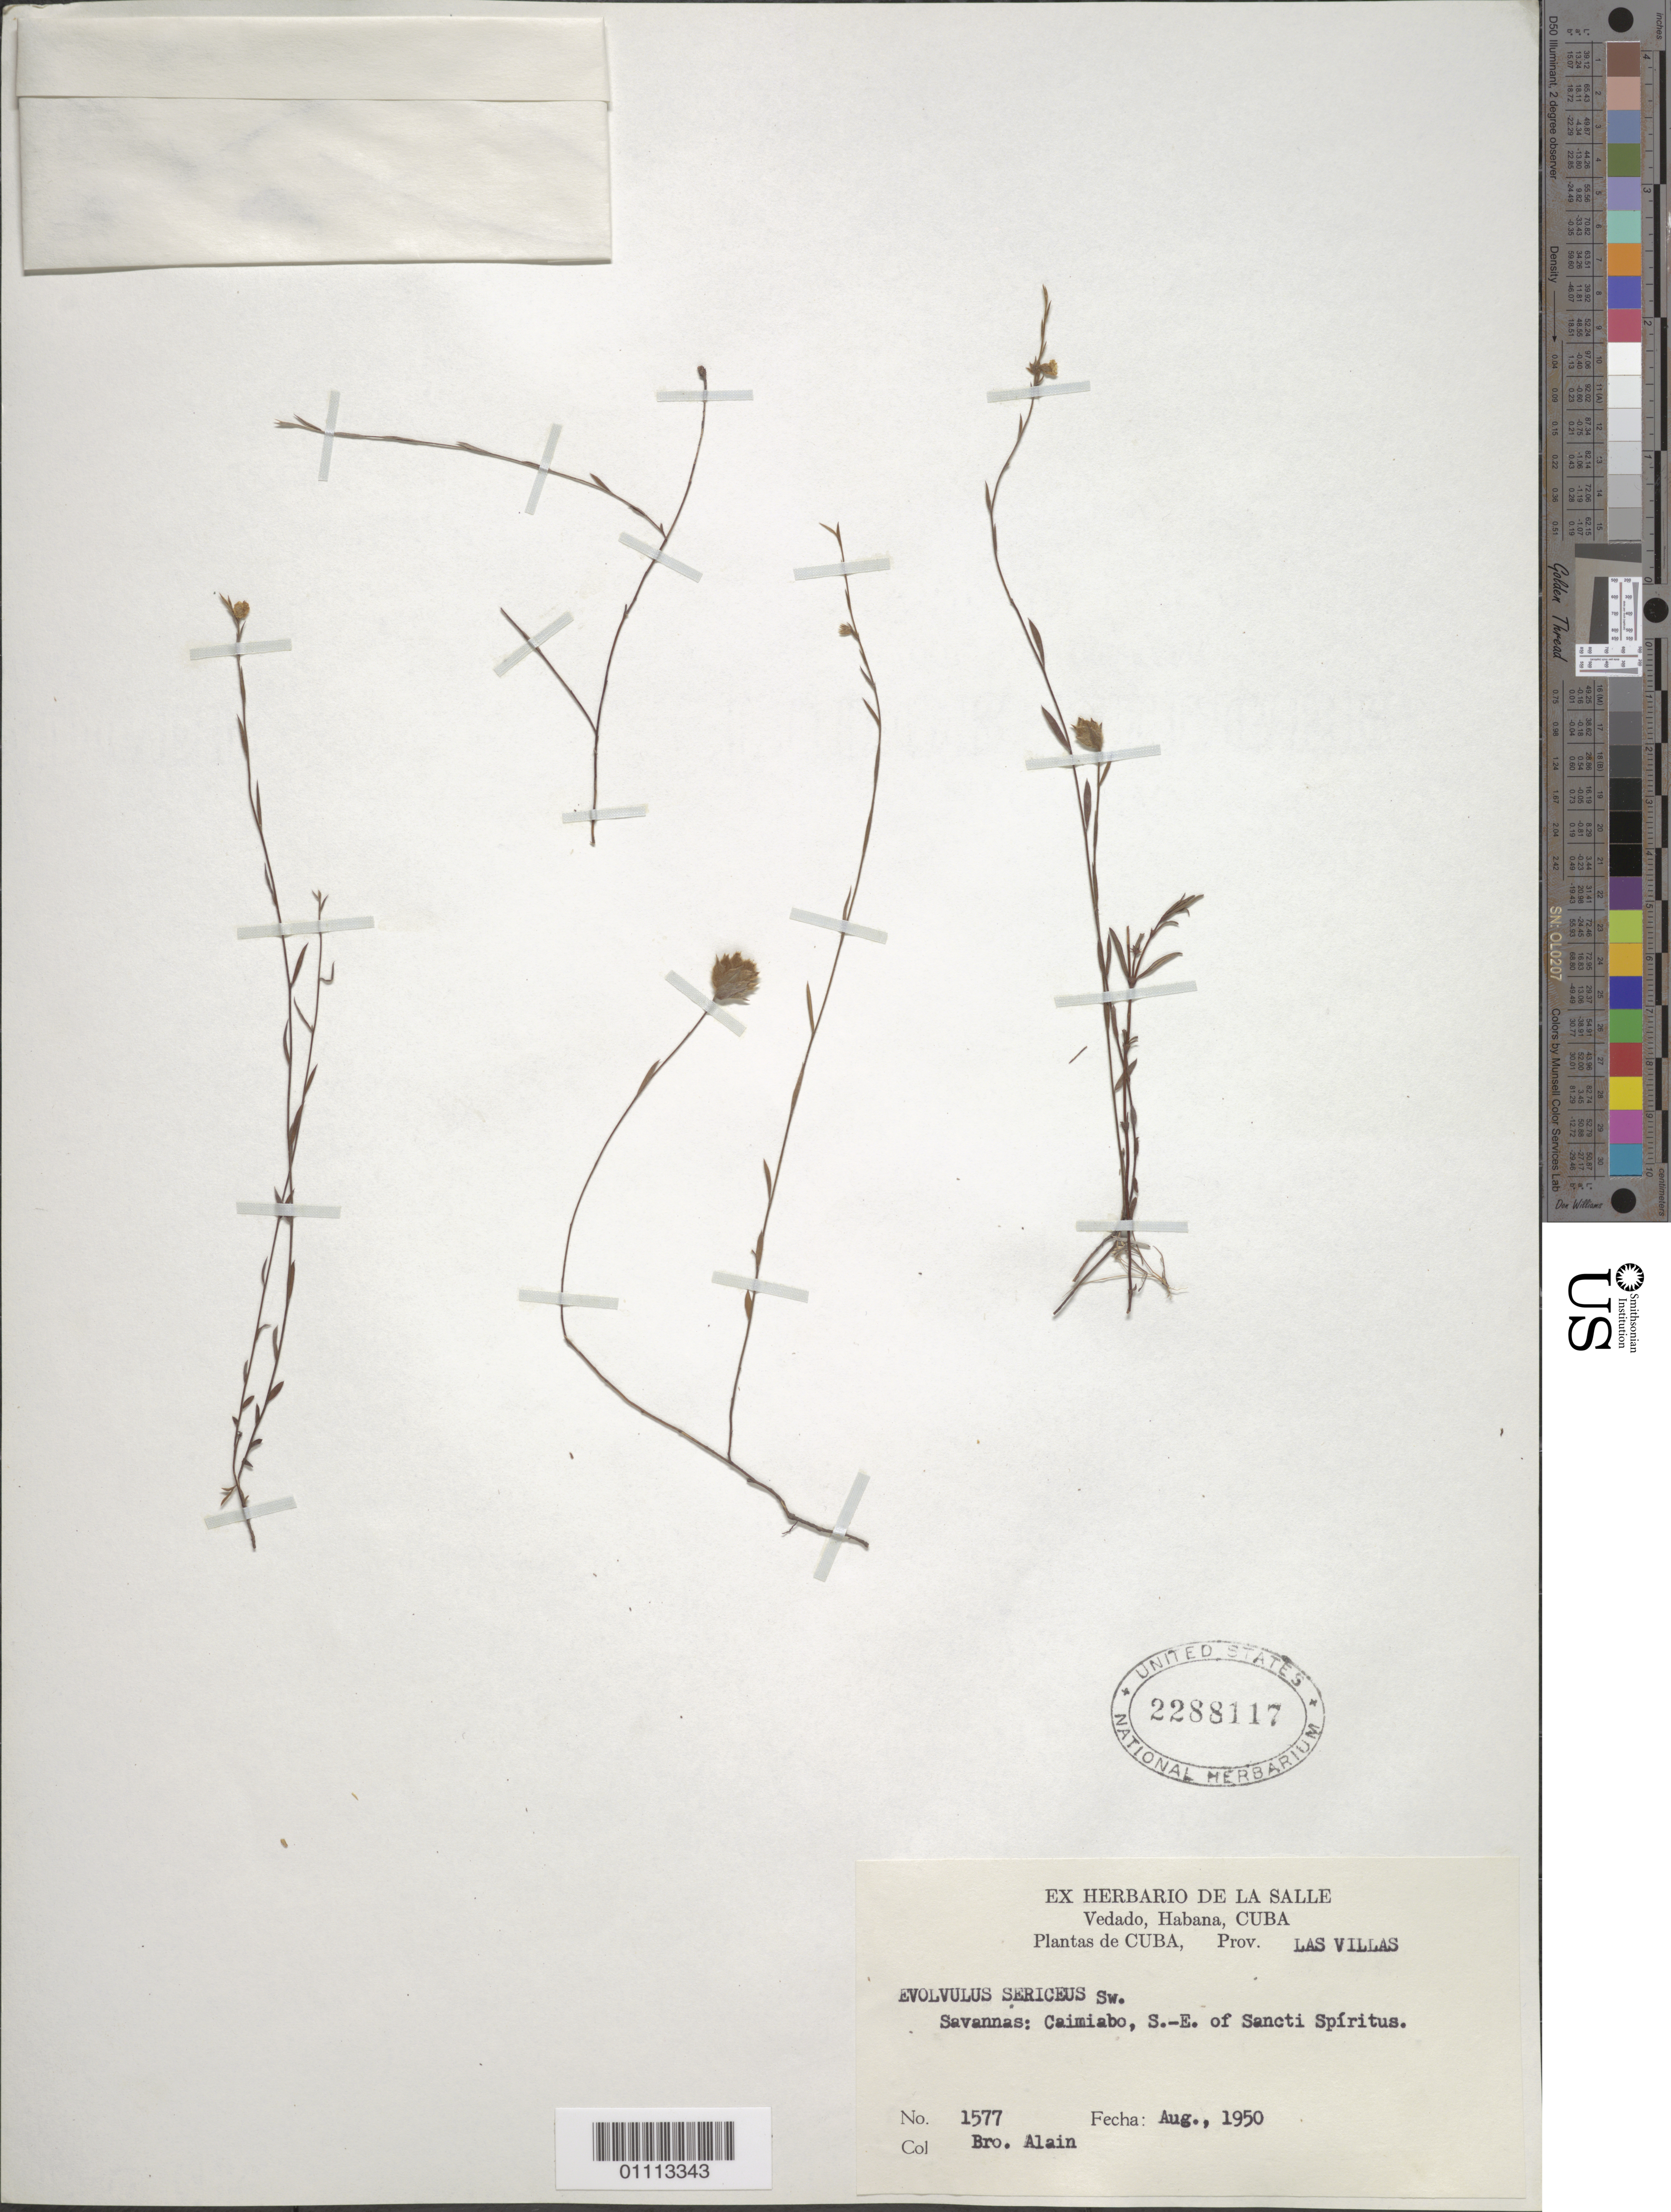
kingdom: Plantae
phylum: Tracheophyta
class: Magnoliopsida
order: Solanales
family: Convolvulaceae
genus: Evolvulus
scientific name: Evolvulus sericeus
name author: Sw.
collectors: A. H. Liogier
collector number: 1577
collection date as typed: Aug 1950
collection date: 1950-08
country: Cuba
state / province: Sancti Spiritus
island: Cuba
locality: Savannas: Caimiabo, S E of Sancti Spiritus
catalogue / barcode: US 2288117